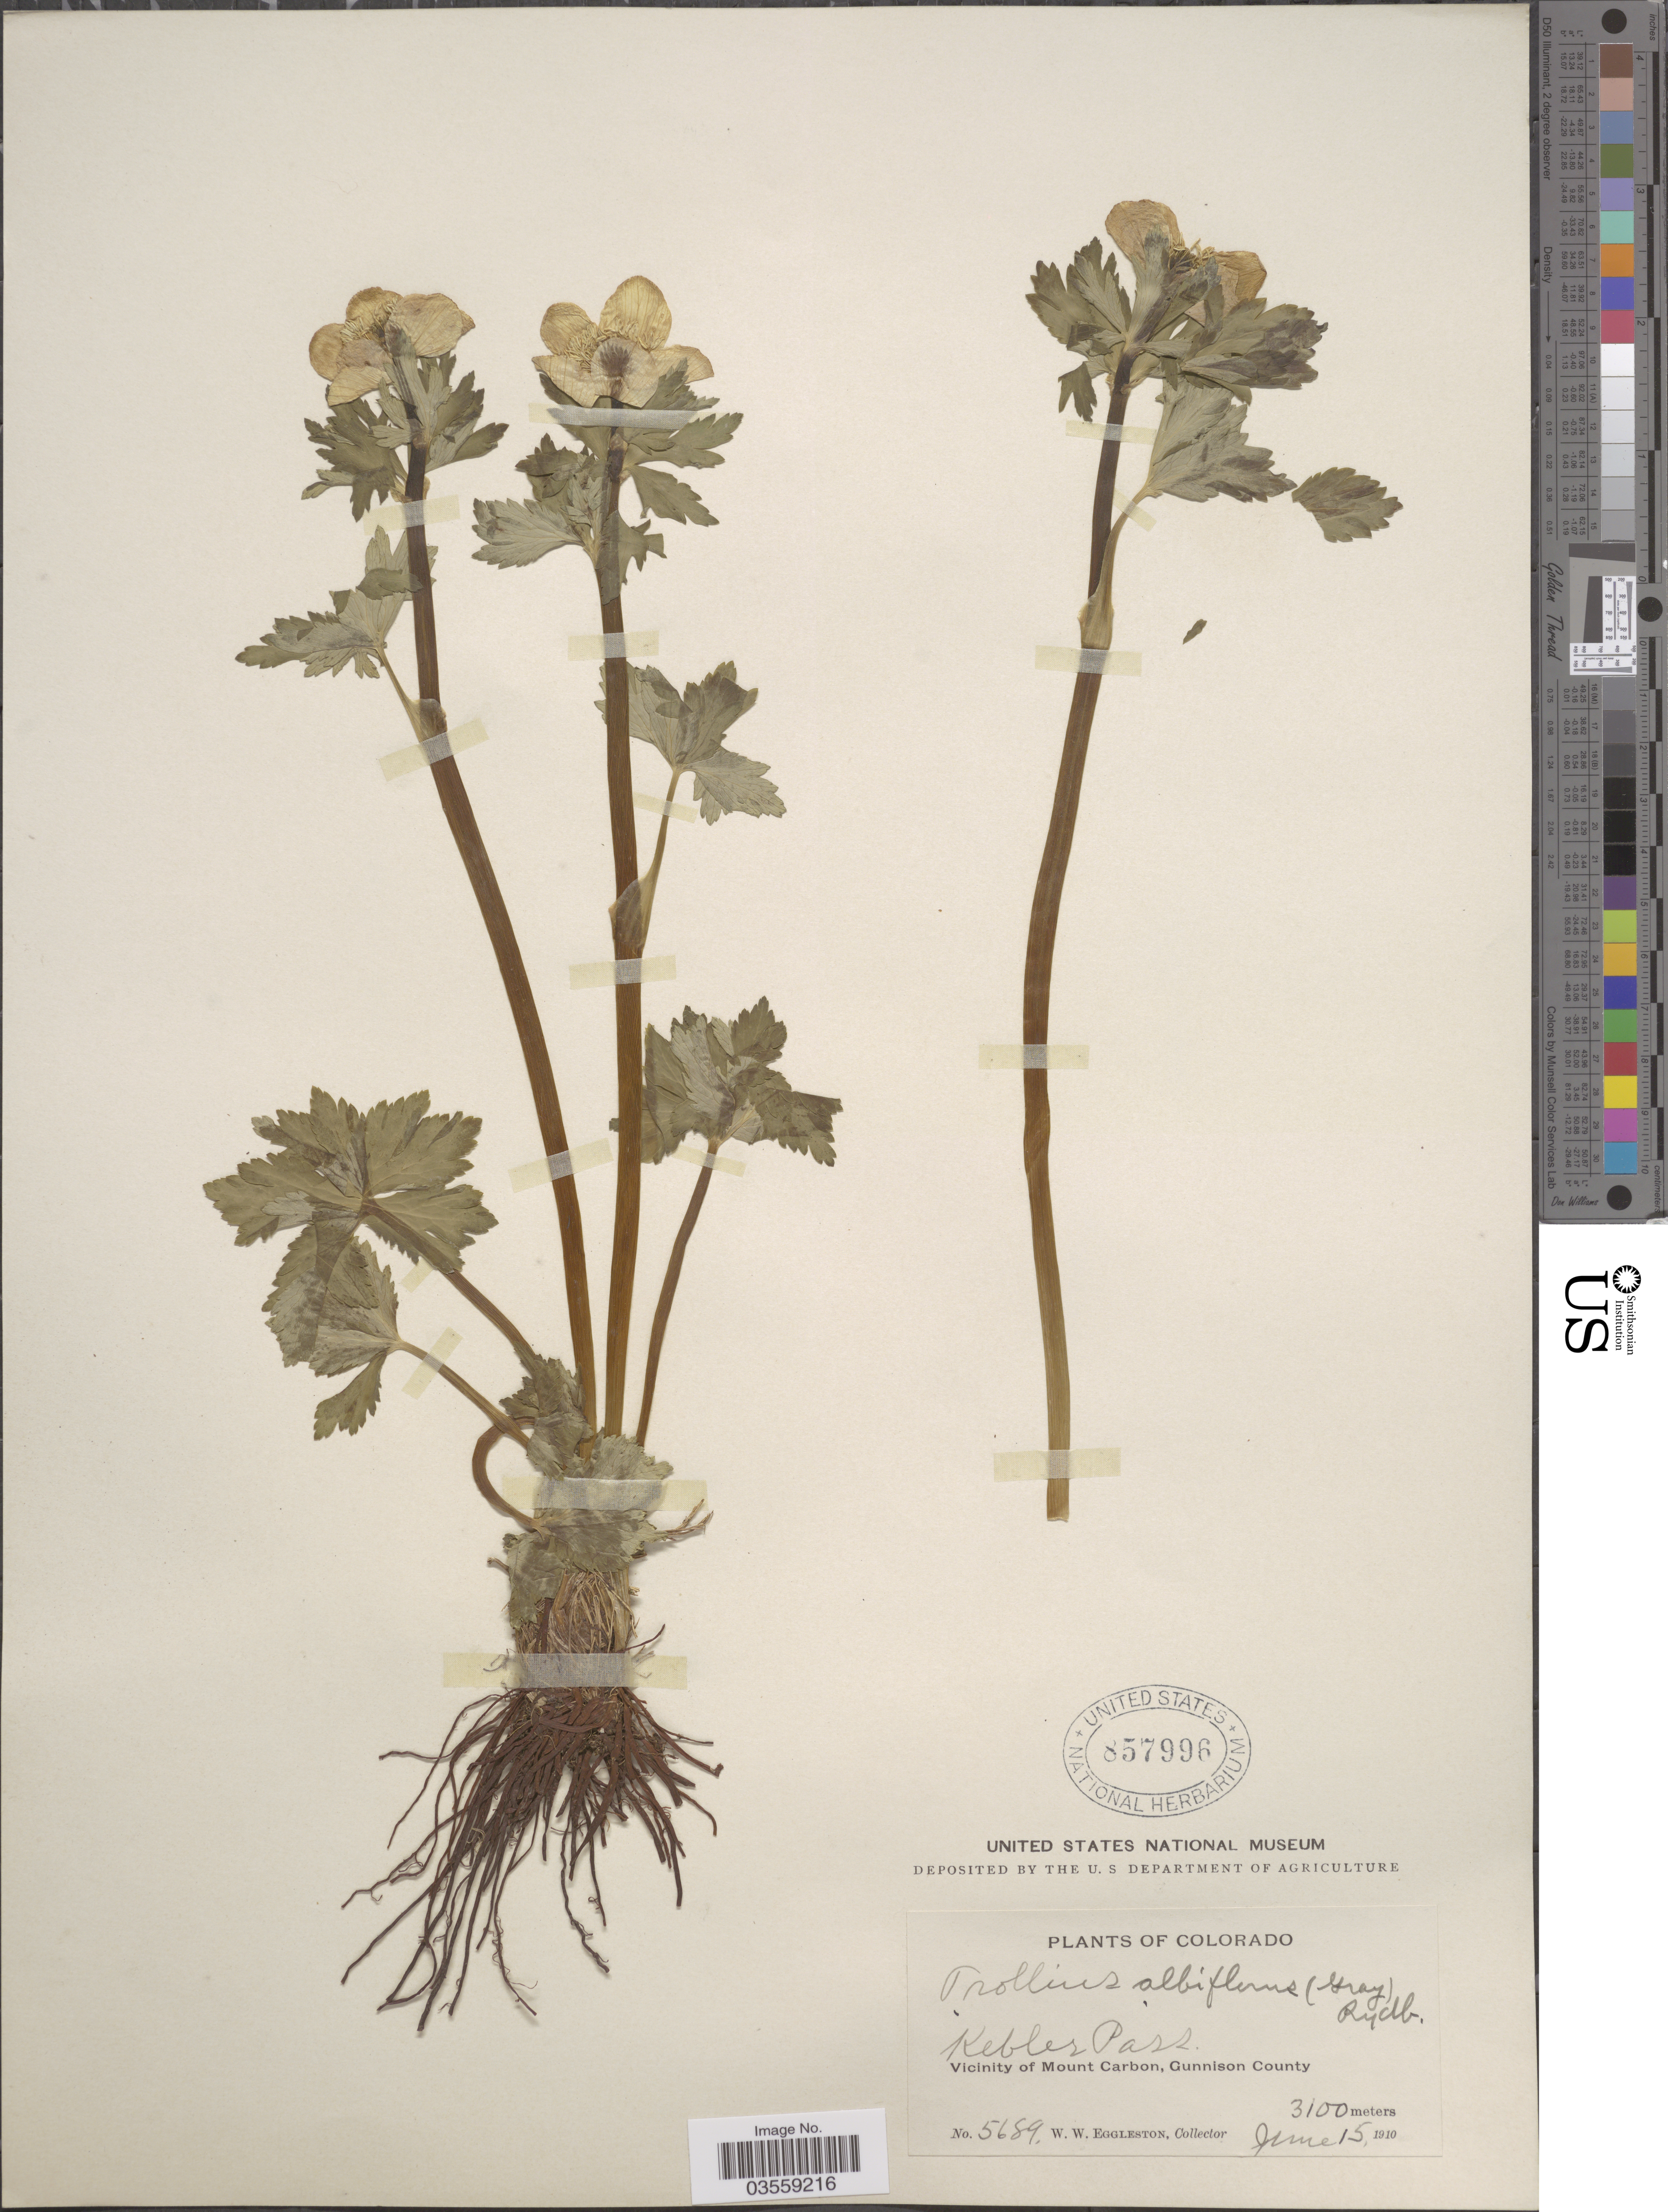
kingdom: Plantae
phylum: Tracheophyta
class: Magnoliopsida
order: Ranunculales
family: Ranunculaceae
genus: Trollius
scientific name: Trollius laxus var. albiflorus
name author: A. Gray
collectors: W. W. Eggleston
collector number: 5689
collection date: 1910-06-15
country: United States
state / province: Colorado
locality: Kebler Pass. Vicinity of Mount Carbon, Gunnison County.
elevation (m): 3100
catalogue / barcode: US 857996